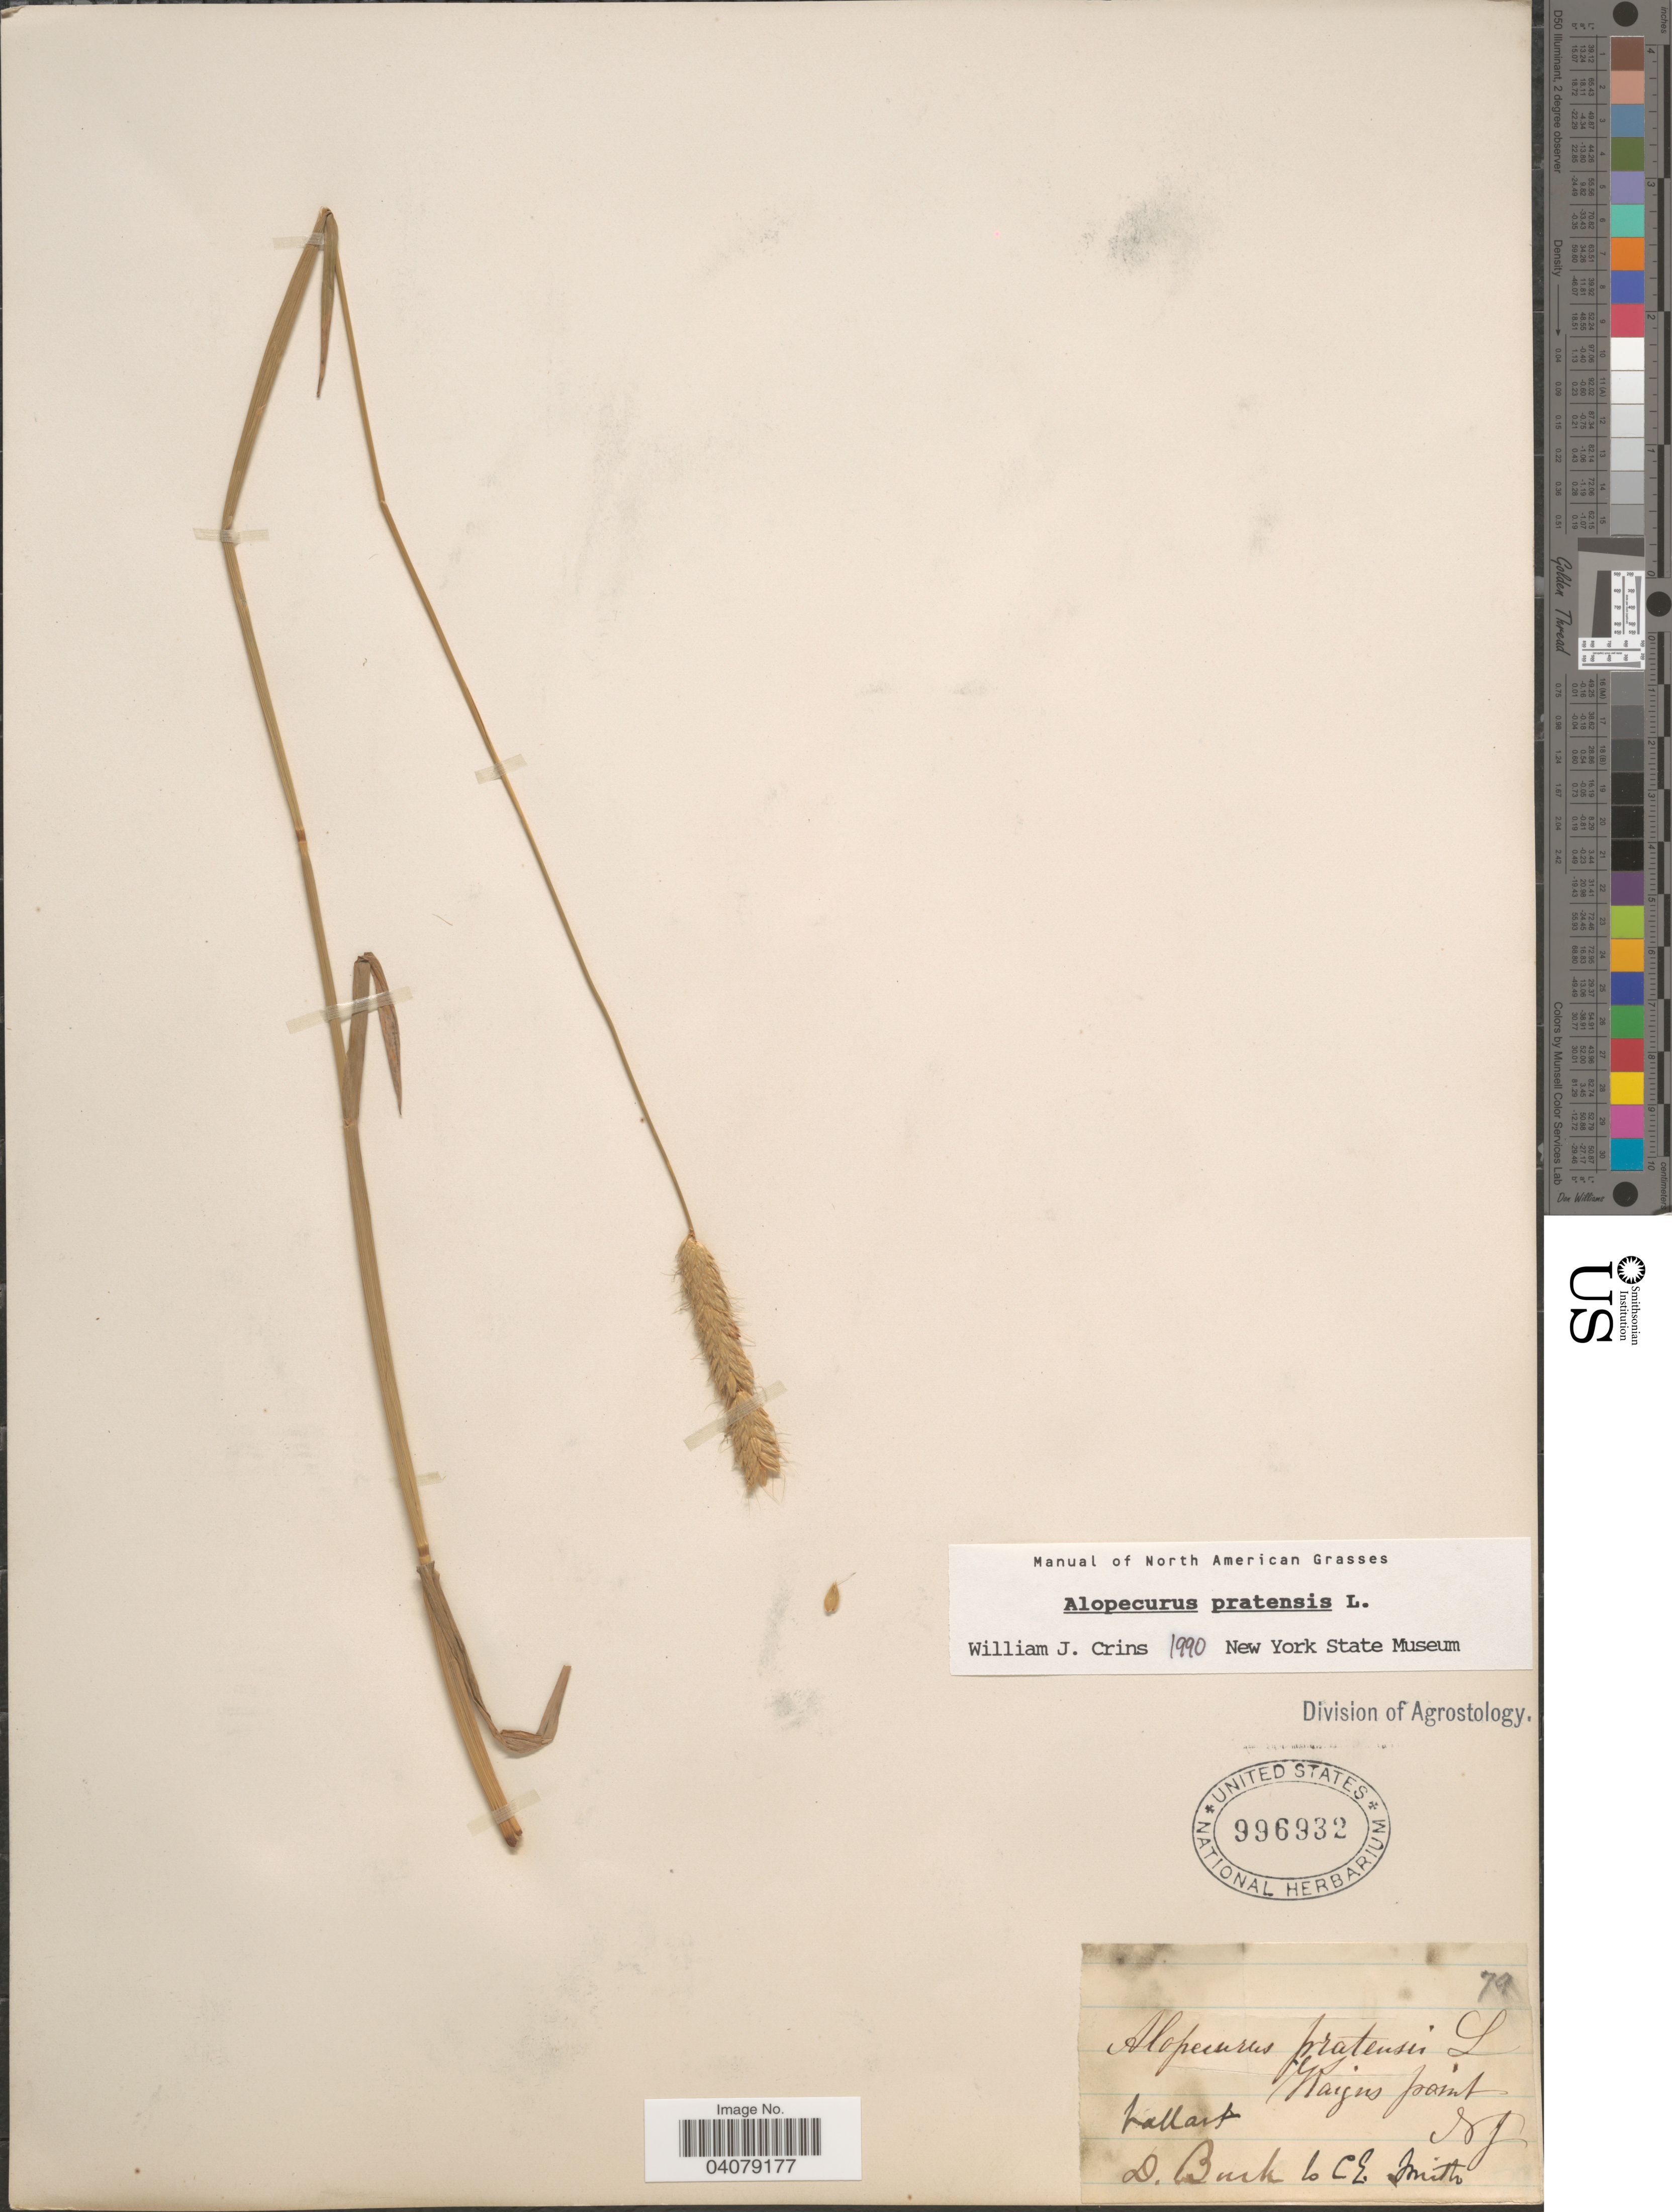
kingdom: Plantae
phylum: Tracheophyta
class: Liliopsida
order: Poales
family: Poaceae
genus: Alopecurus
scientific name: Alopecurus pratensis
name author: L.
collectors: D. Burk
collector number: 79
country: United States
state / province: New Jersey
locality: Margins point. ballast.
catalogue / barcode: US 996932